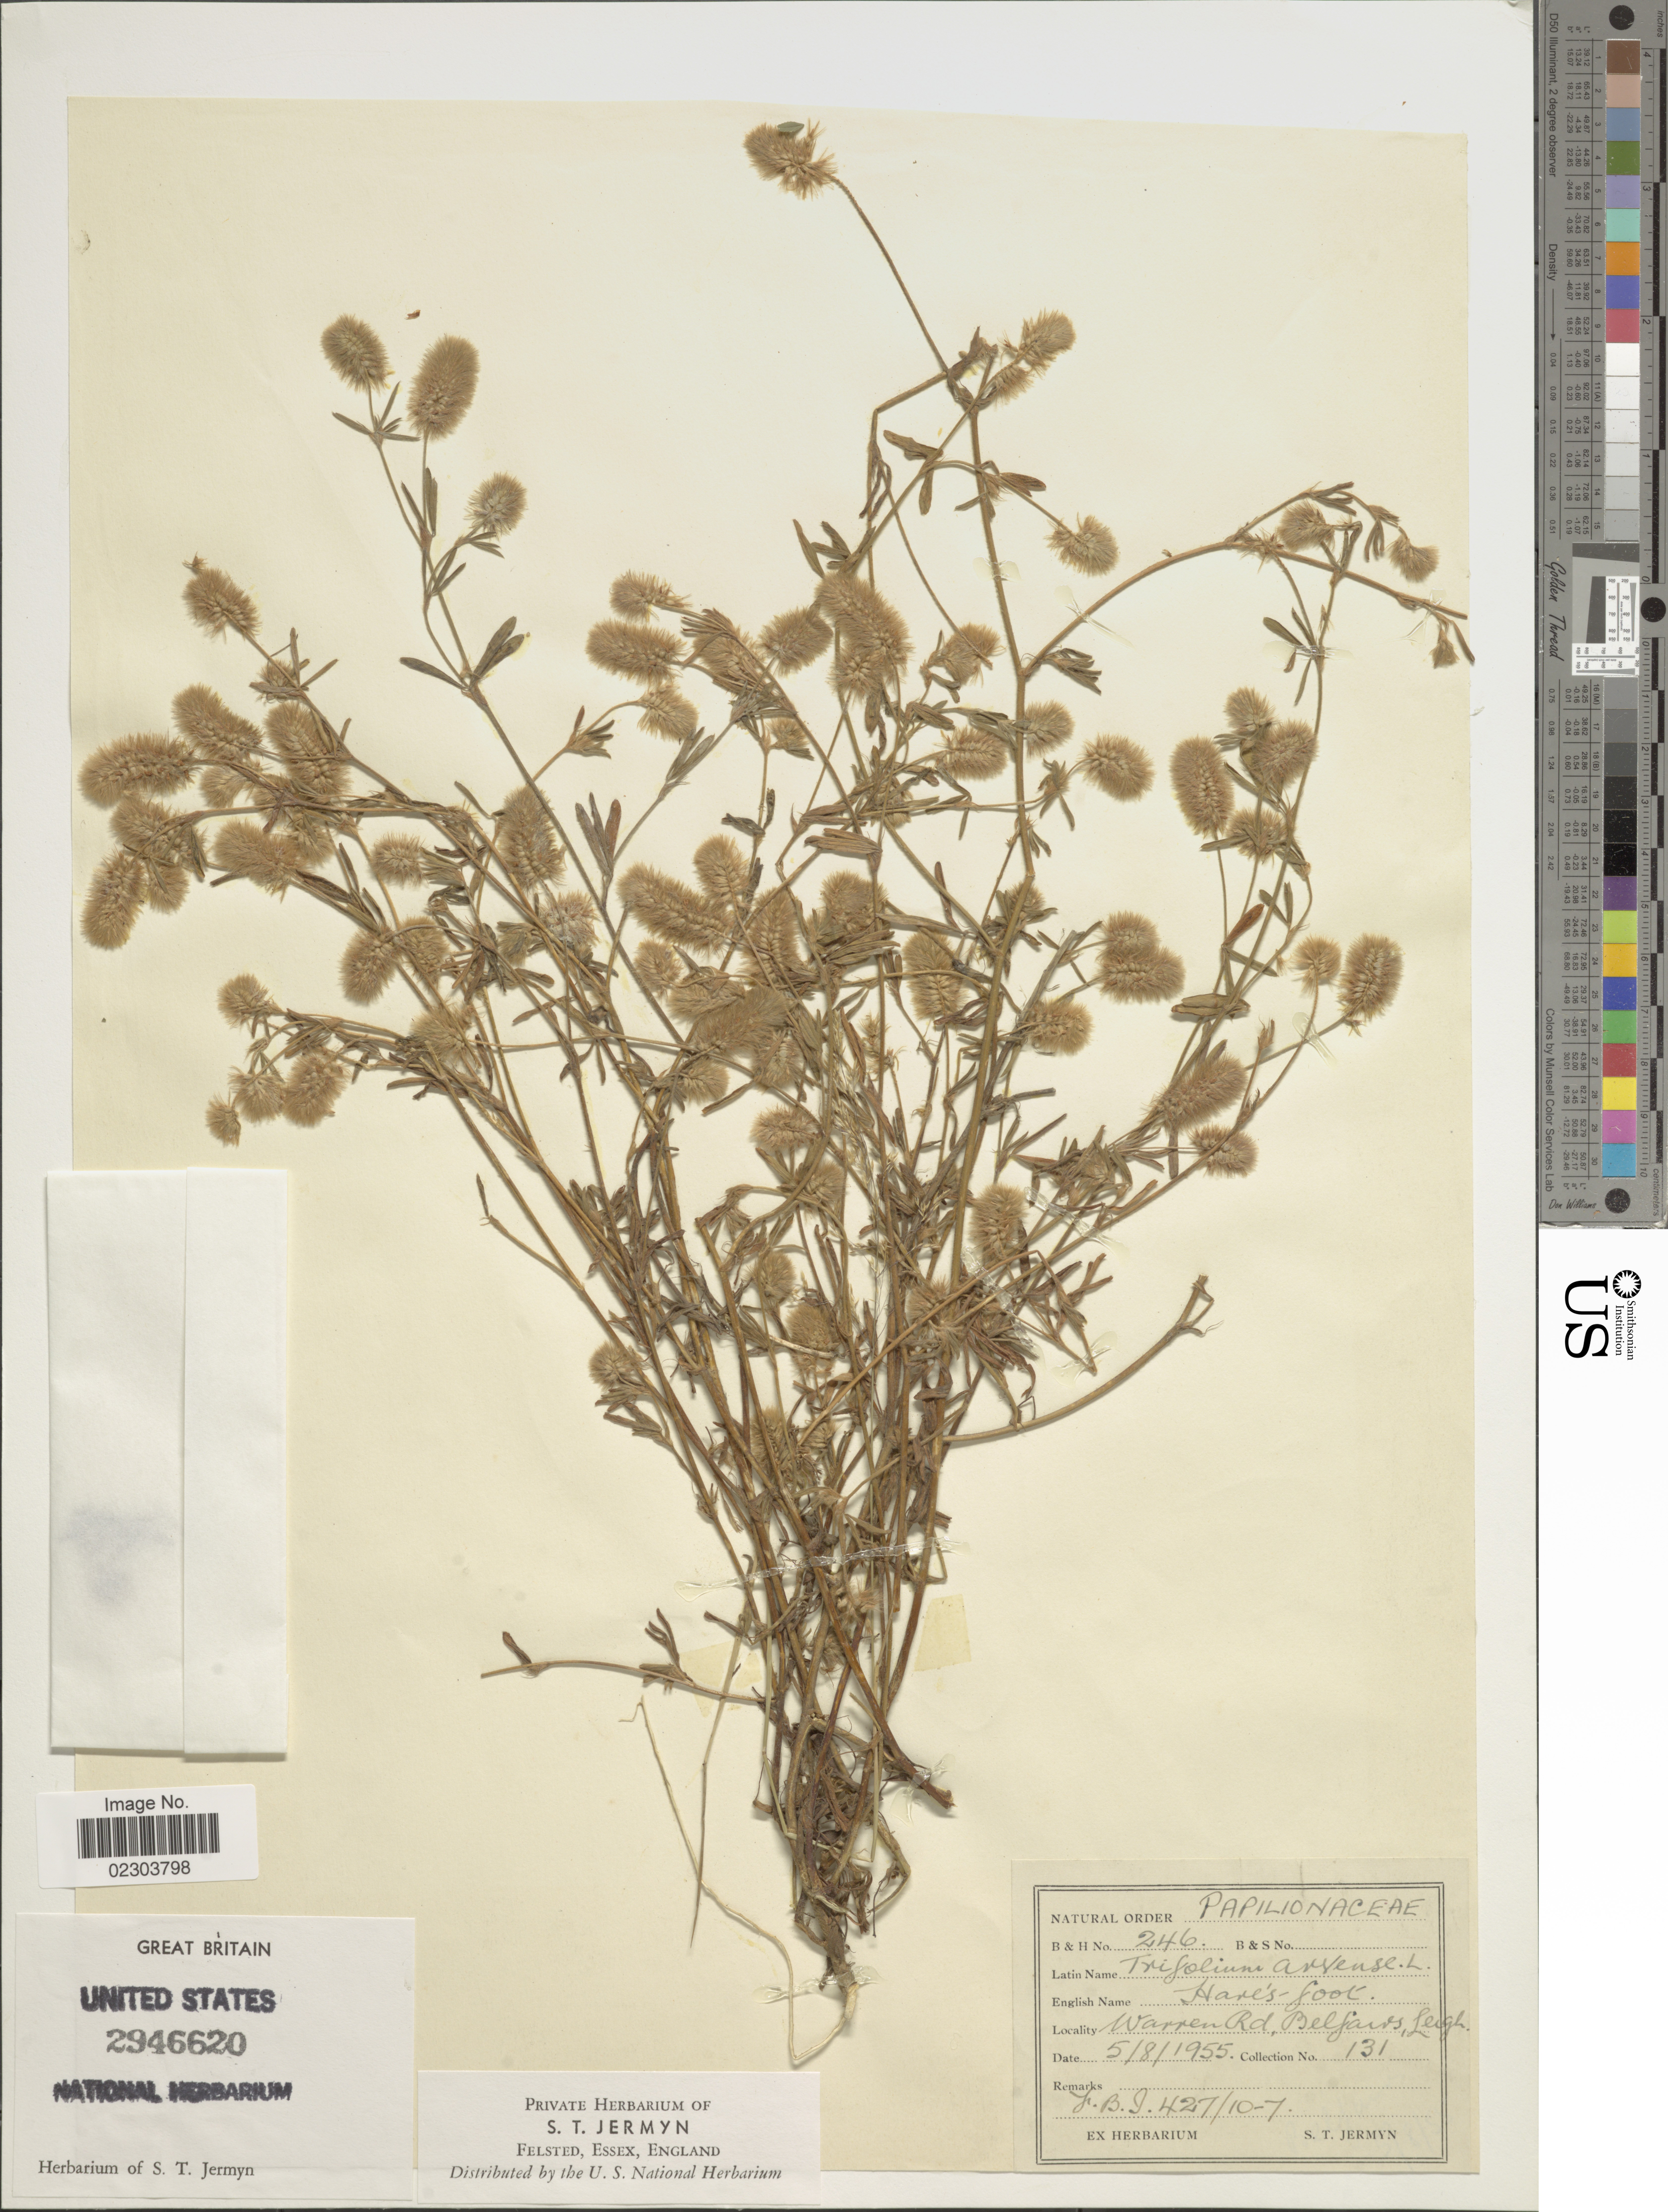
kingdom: Plantae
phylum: Tracheophyta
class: Magnoliopsida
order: Fabales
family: Fabaceae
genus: Trifolium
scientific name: Trifolium arvense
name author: L.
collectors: S. Jermyn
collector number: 246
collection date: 1955-08-05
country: United Kingdom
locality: Warren Rd, Belfairs, Leigh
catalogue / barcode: US 2946620